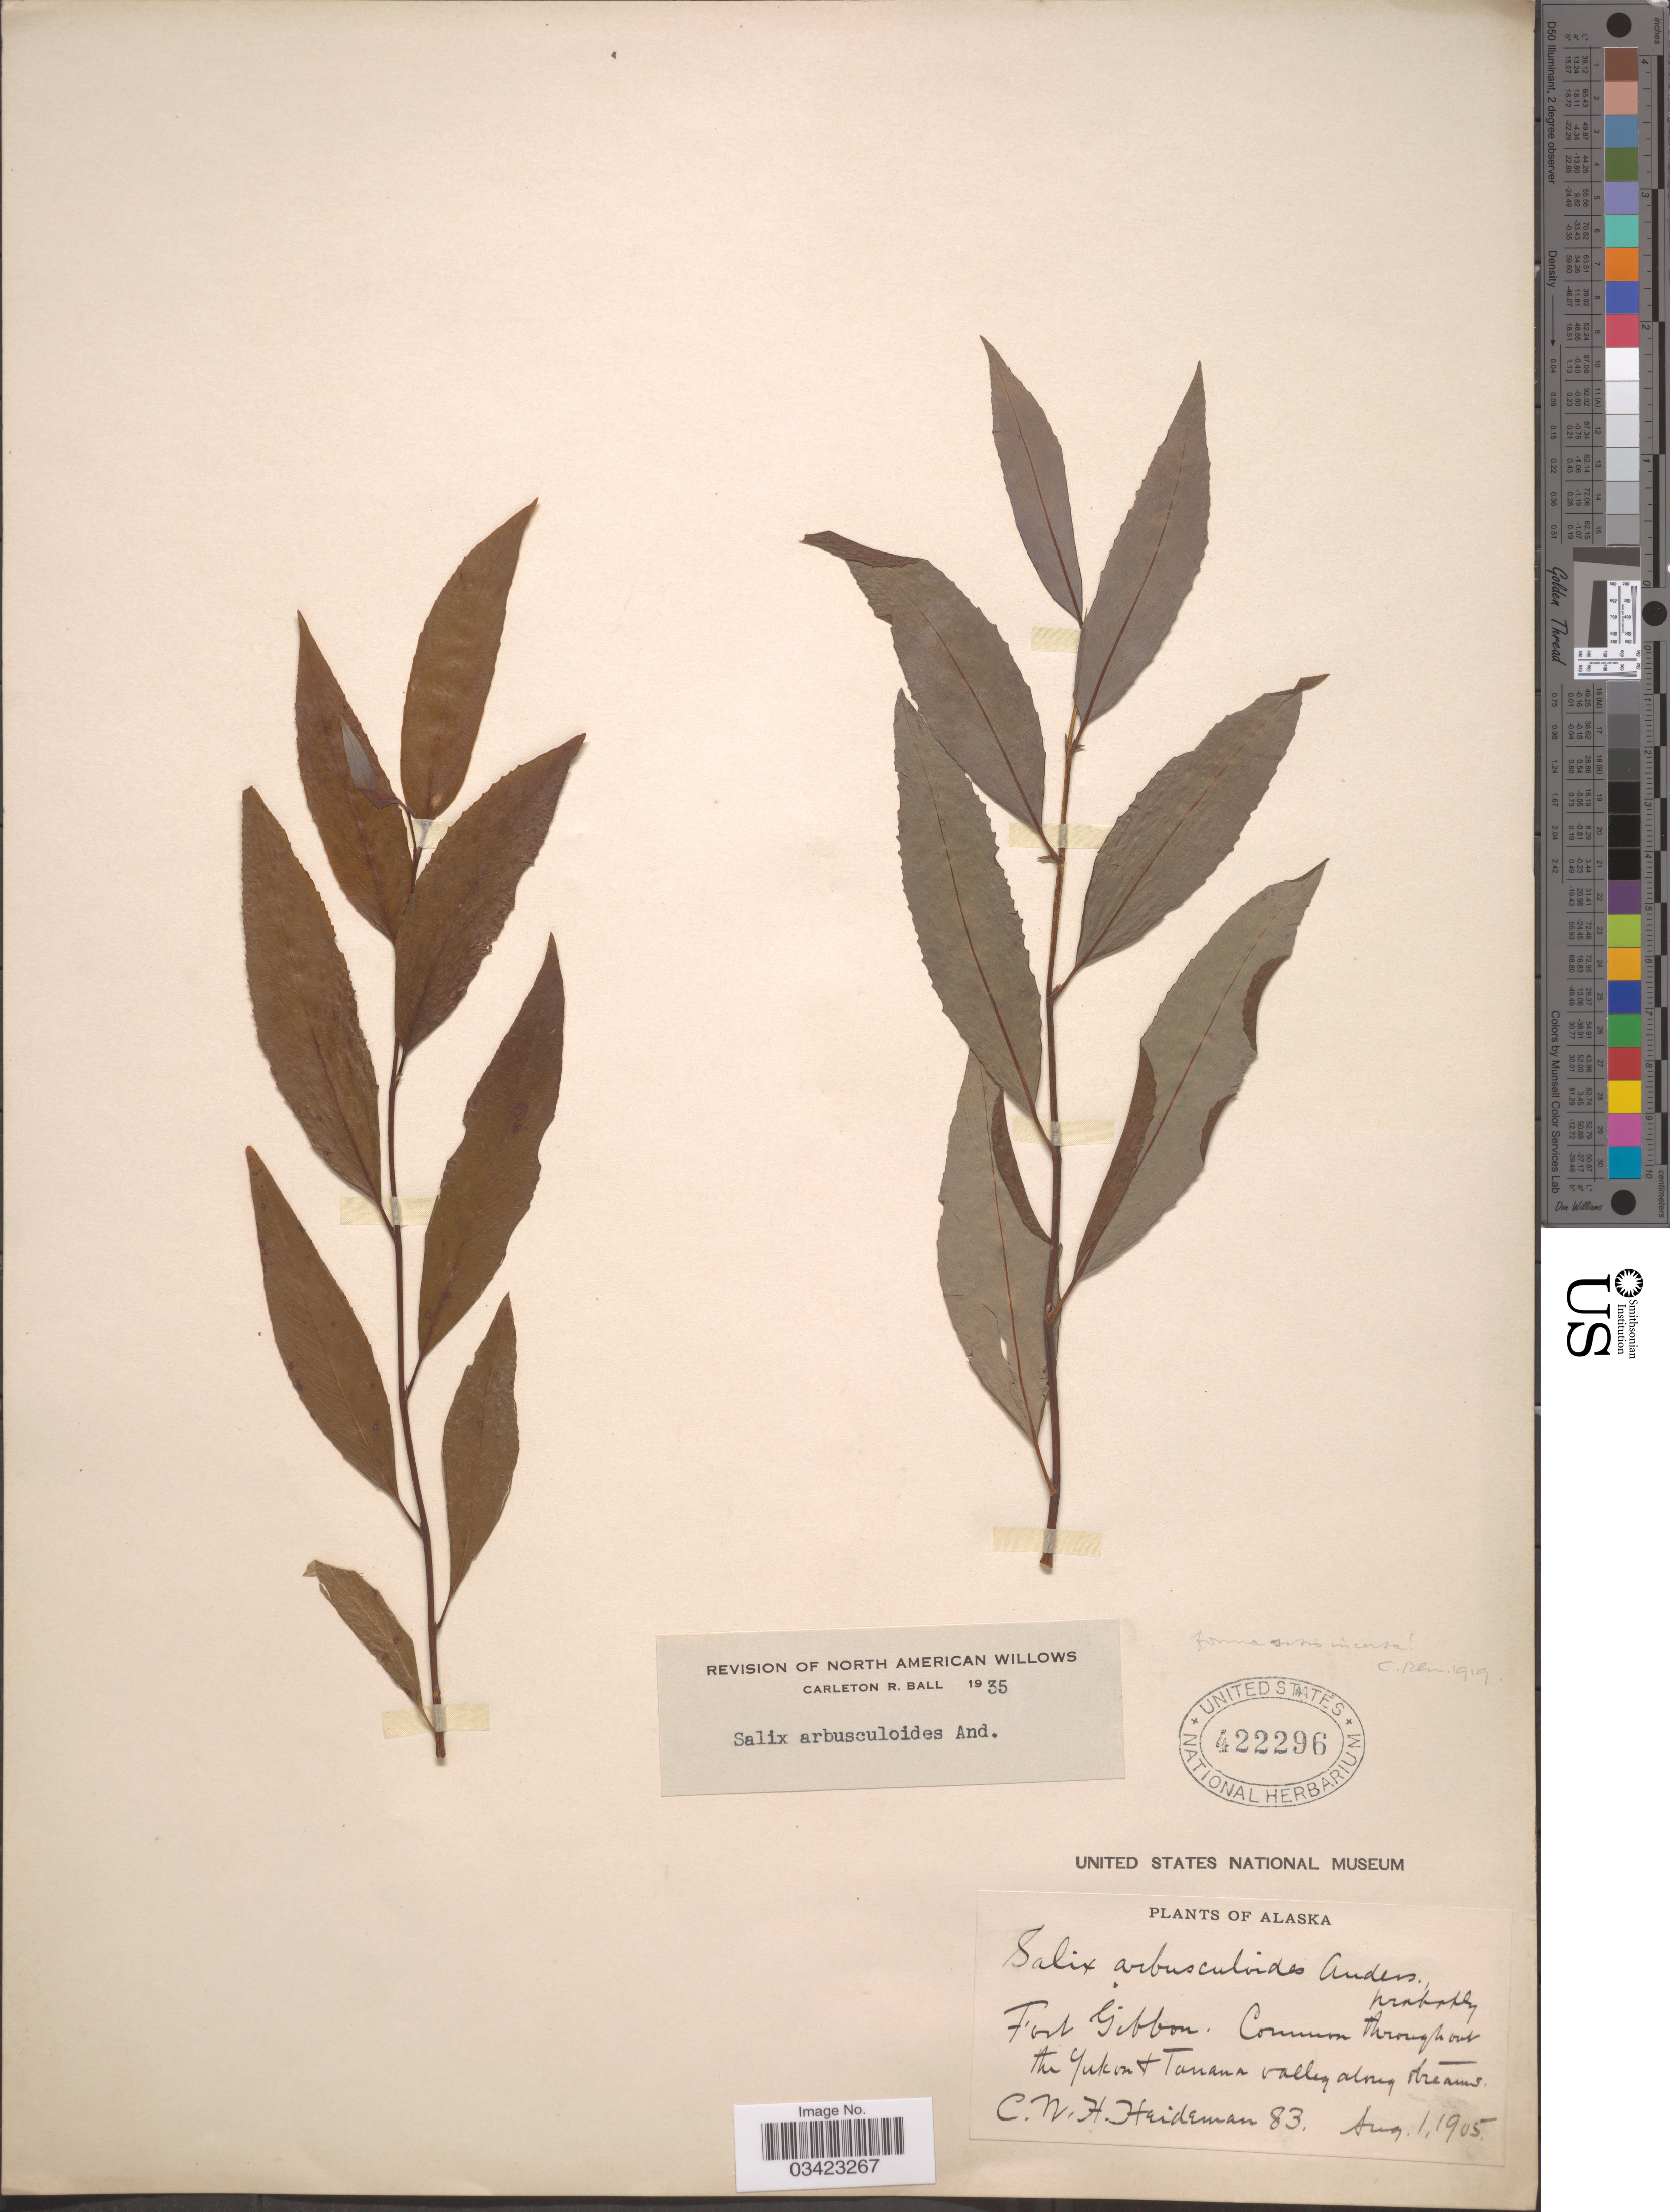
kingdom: Plantae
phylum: Tracheophyta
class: Magnoliopsida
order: Malpighiales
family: Salicaceae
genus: Salix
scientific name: Salix arbusculoides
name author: Andersson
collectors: C. Heideman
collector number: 83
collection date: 1905-08-01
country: United States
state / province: Alaska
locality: Fort Gibbon. Throughout the Yukon & Tanana Valley along streams.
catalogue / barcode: US 422296